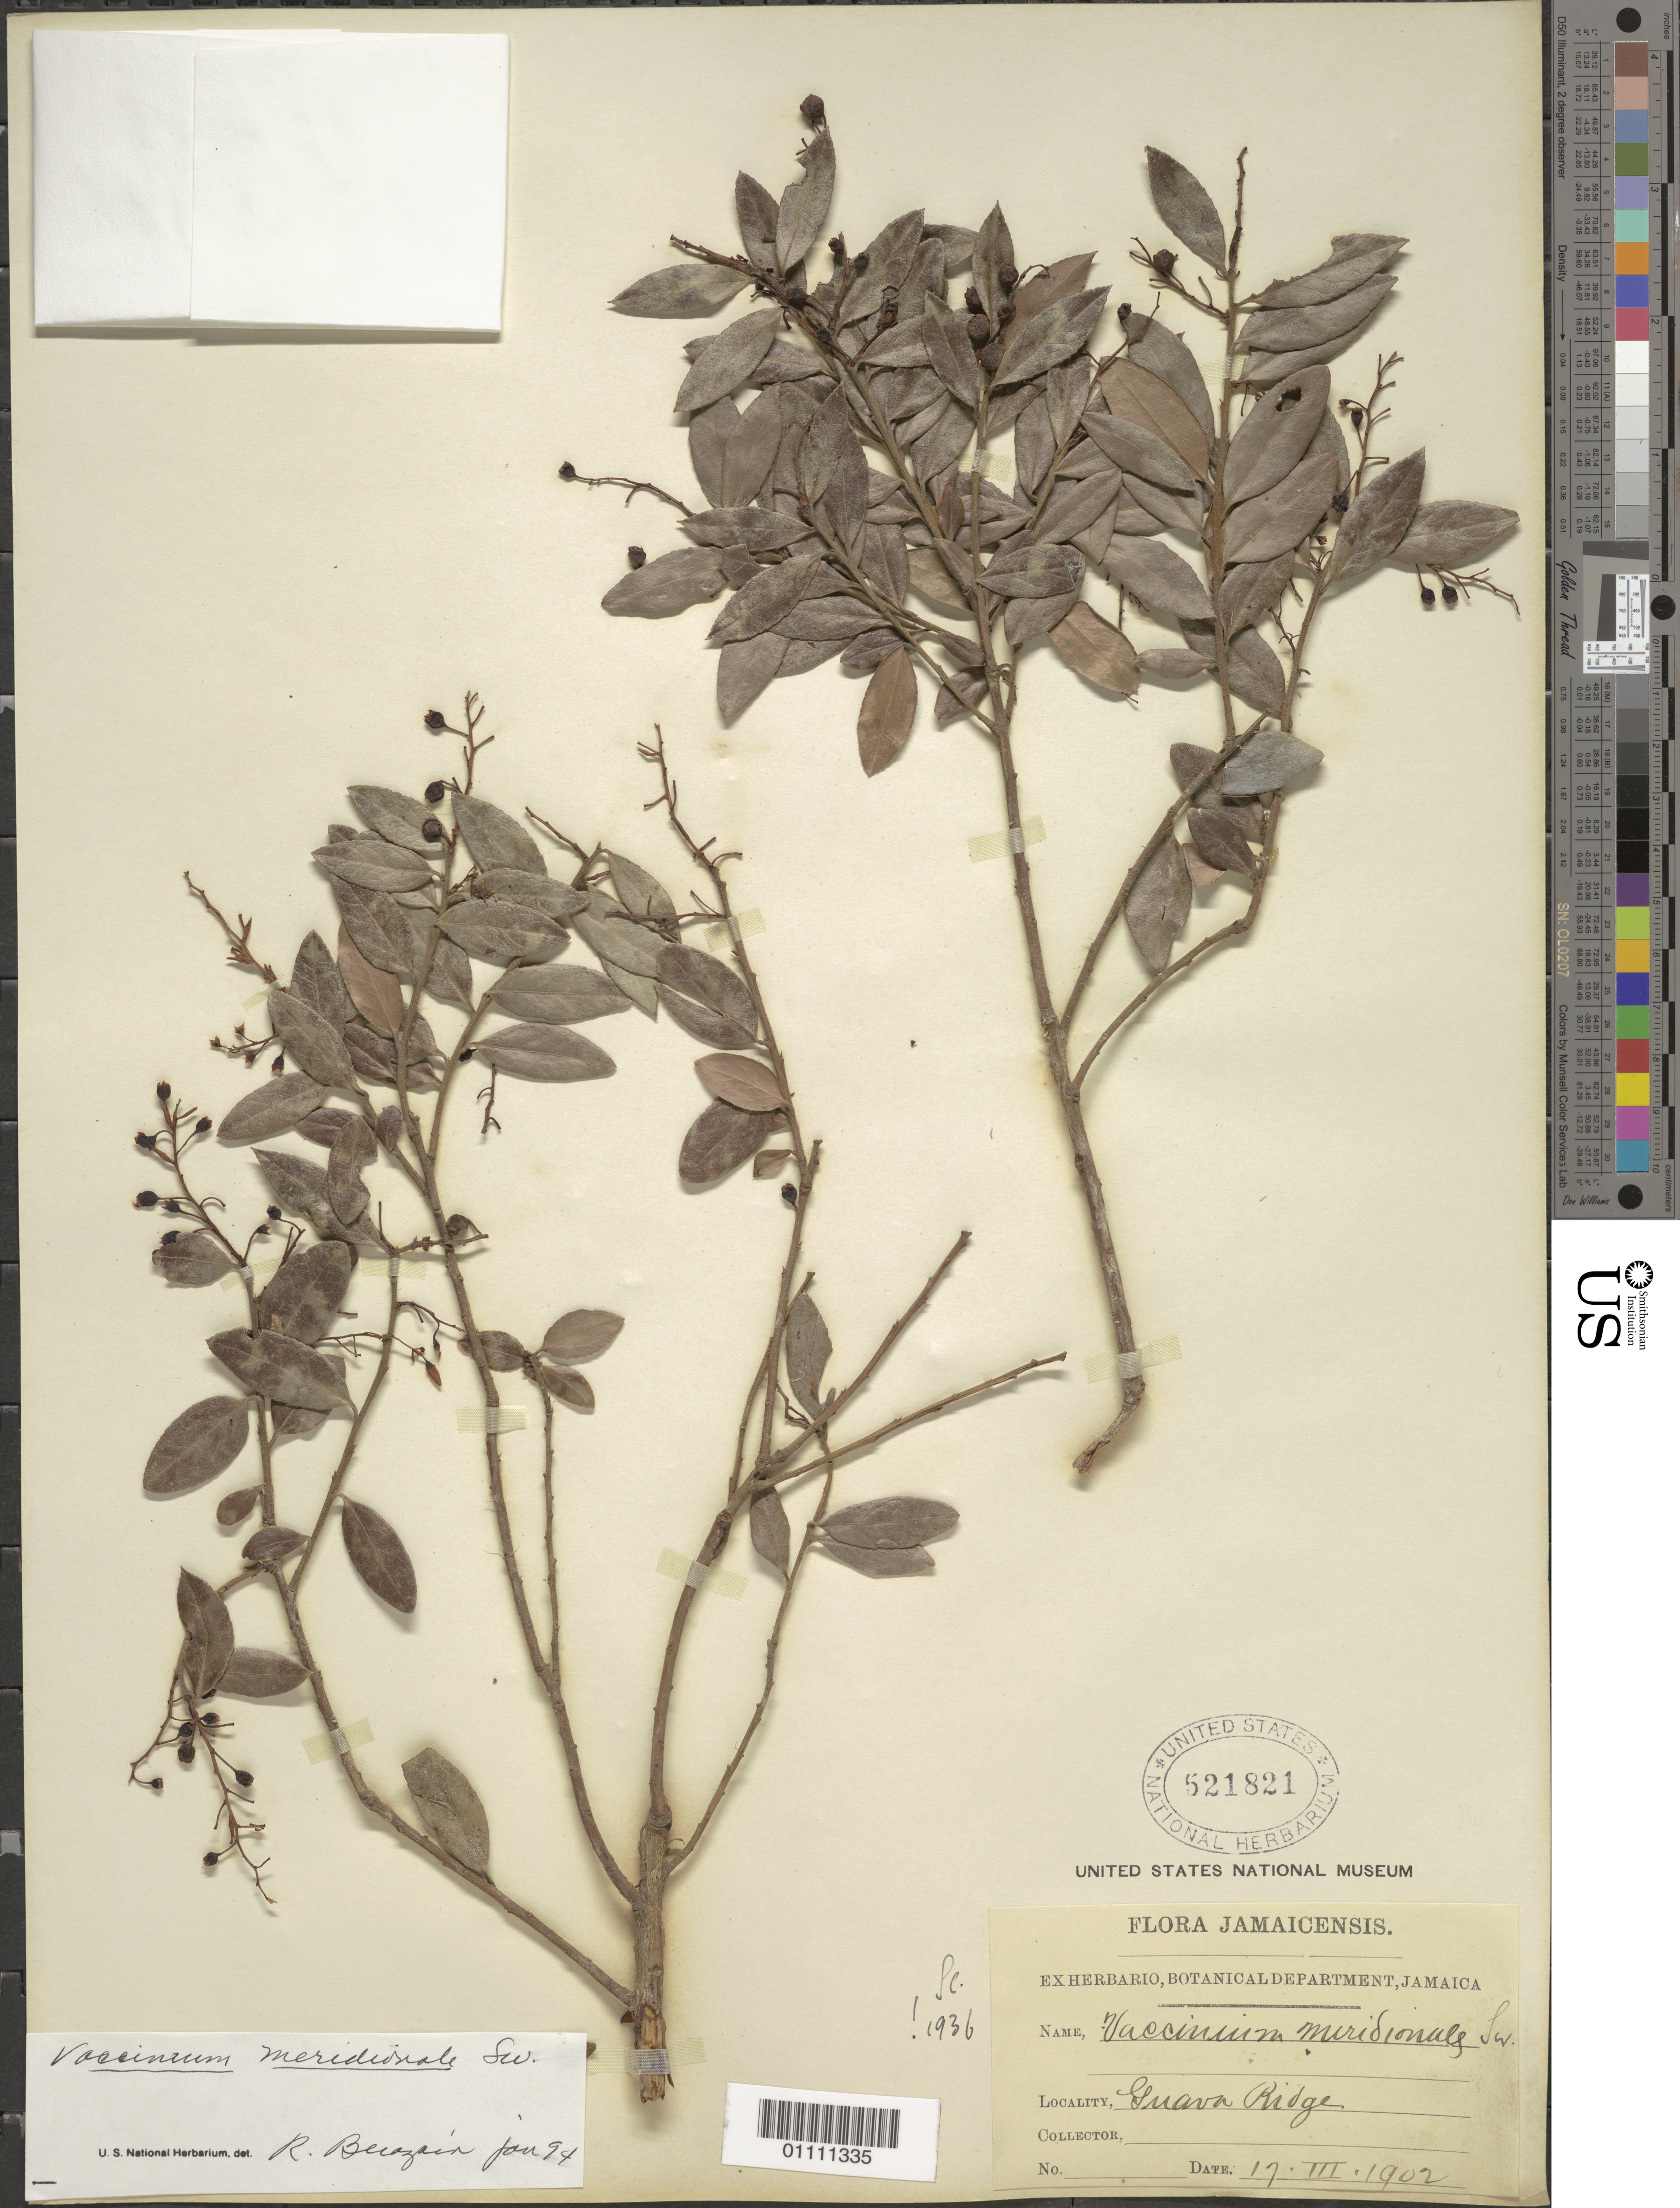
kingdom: Plantae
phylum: Tracheophyta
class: Magnoliopsida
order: Ericales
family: Ericaceae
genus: Vaccinium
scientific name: Vaccinium meridionale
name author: Sw.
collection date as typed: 17 Mar 1902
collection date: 1902-03-17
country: Jamaica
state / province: Saint Andrew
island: Jamaica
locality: Guava Ridge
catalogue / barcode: US 521821